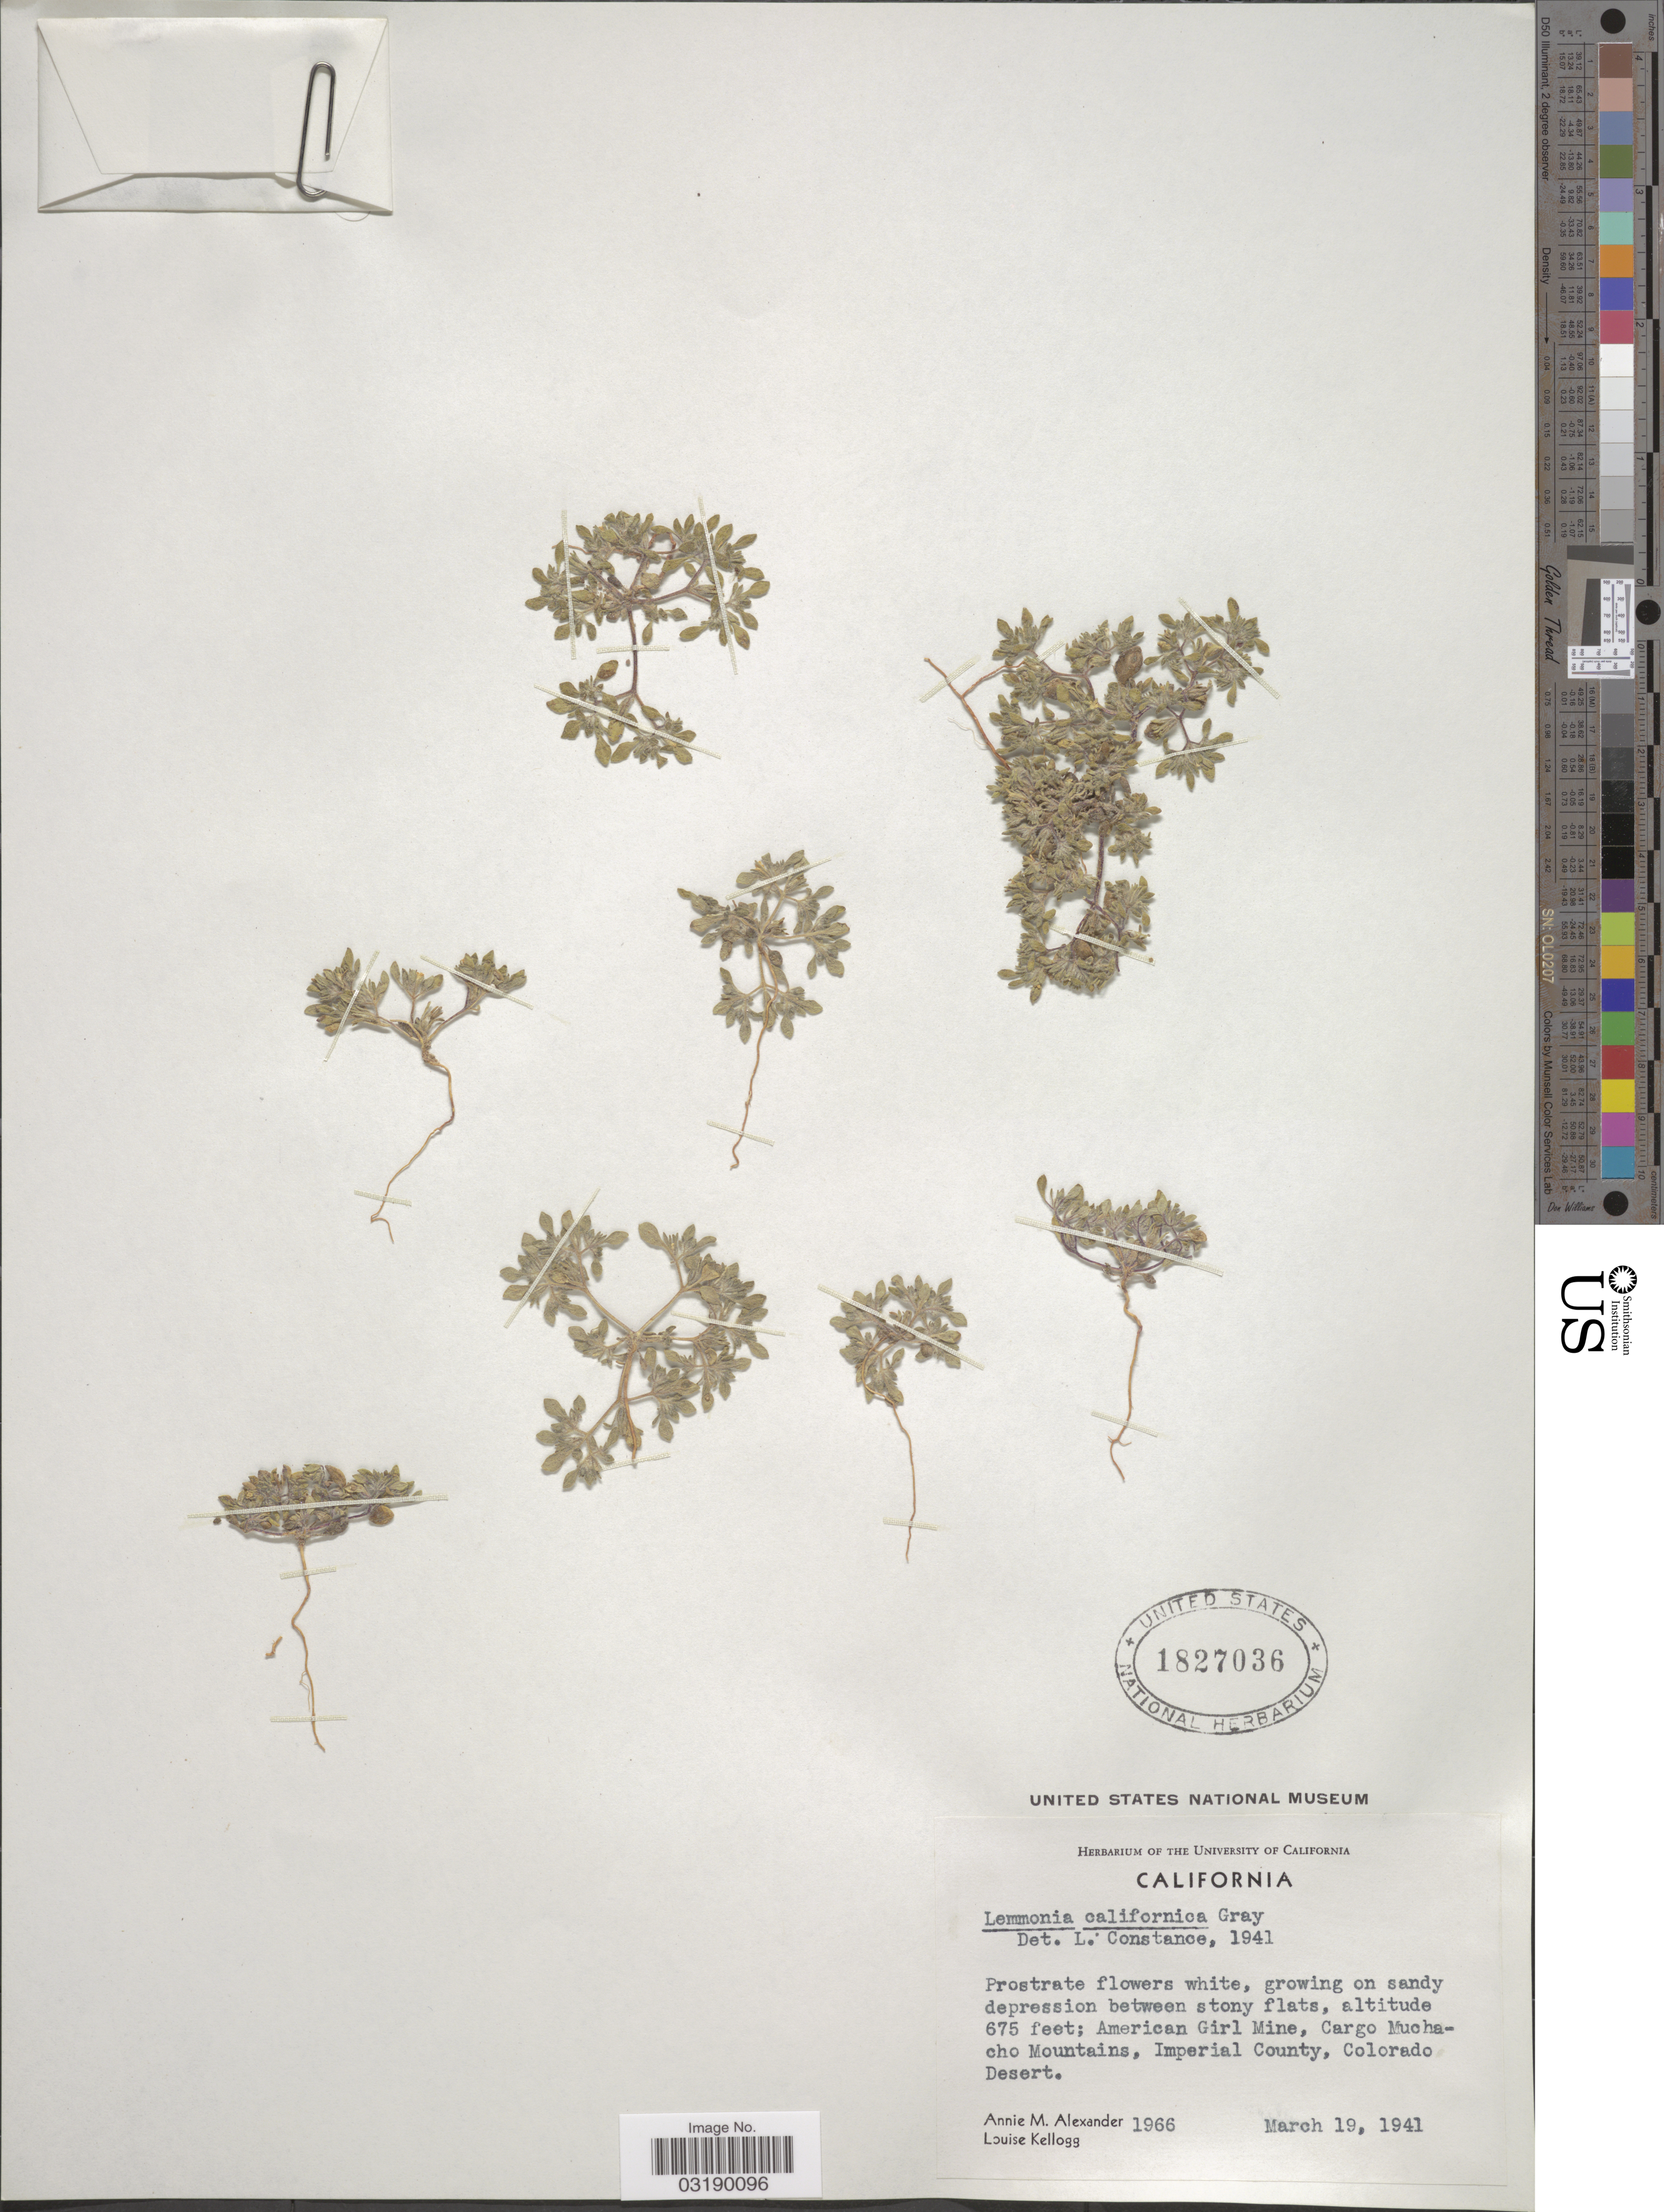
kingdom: Plantae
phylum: Tracheophyta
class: Magnoliopsida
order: Boraginales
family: Namaceae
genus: Nama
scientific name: Nama californica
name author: (A. Gray) J.D. Bacon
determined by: Strong, Mark T., (BOT), Smithsonian Institution - National Museum of Natural History (UNITED STATES)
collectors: A. M. Alexander & L. Kellogg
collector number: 1966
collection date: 1941-03-19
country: United States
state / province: California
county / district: Imperial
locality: American Girl Mine, Cargo Muchacho Mountains, Imperial County, Colorado Desert.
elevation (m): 206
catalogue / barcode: US 1827036